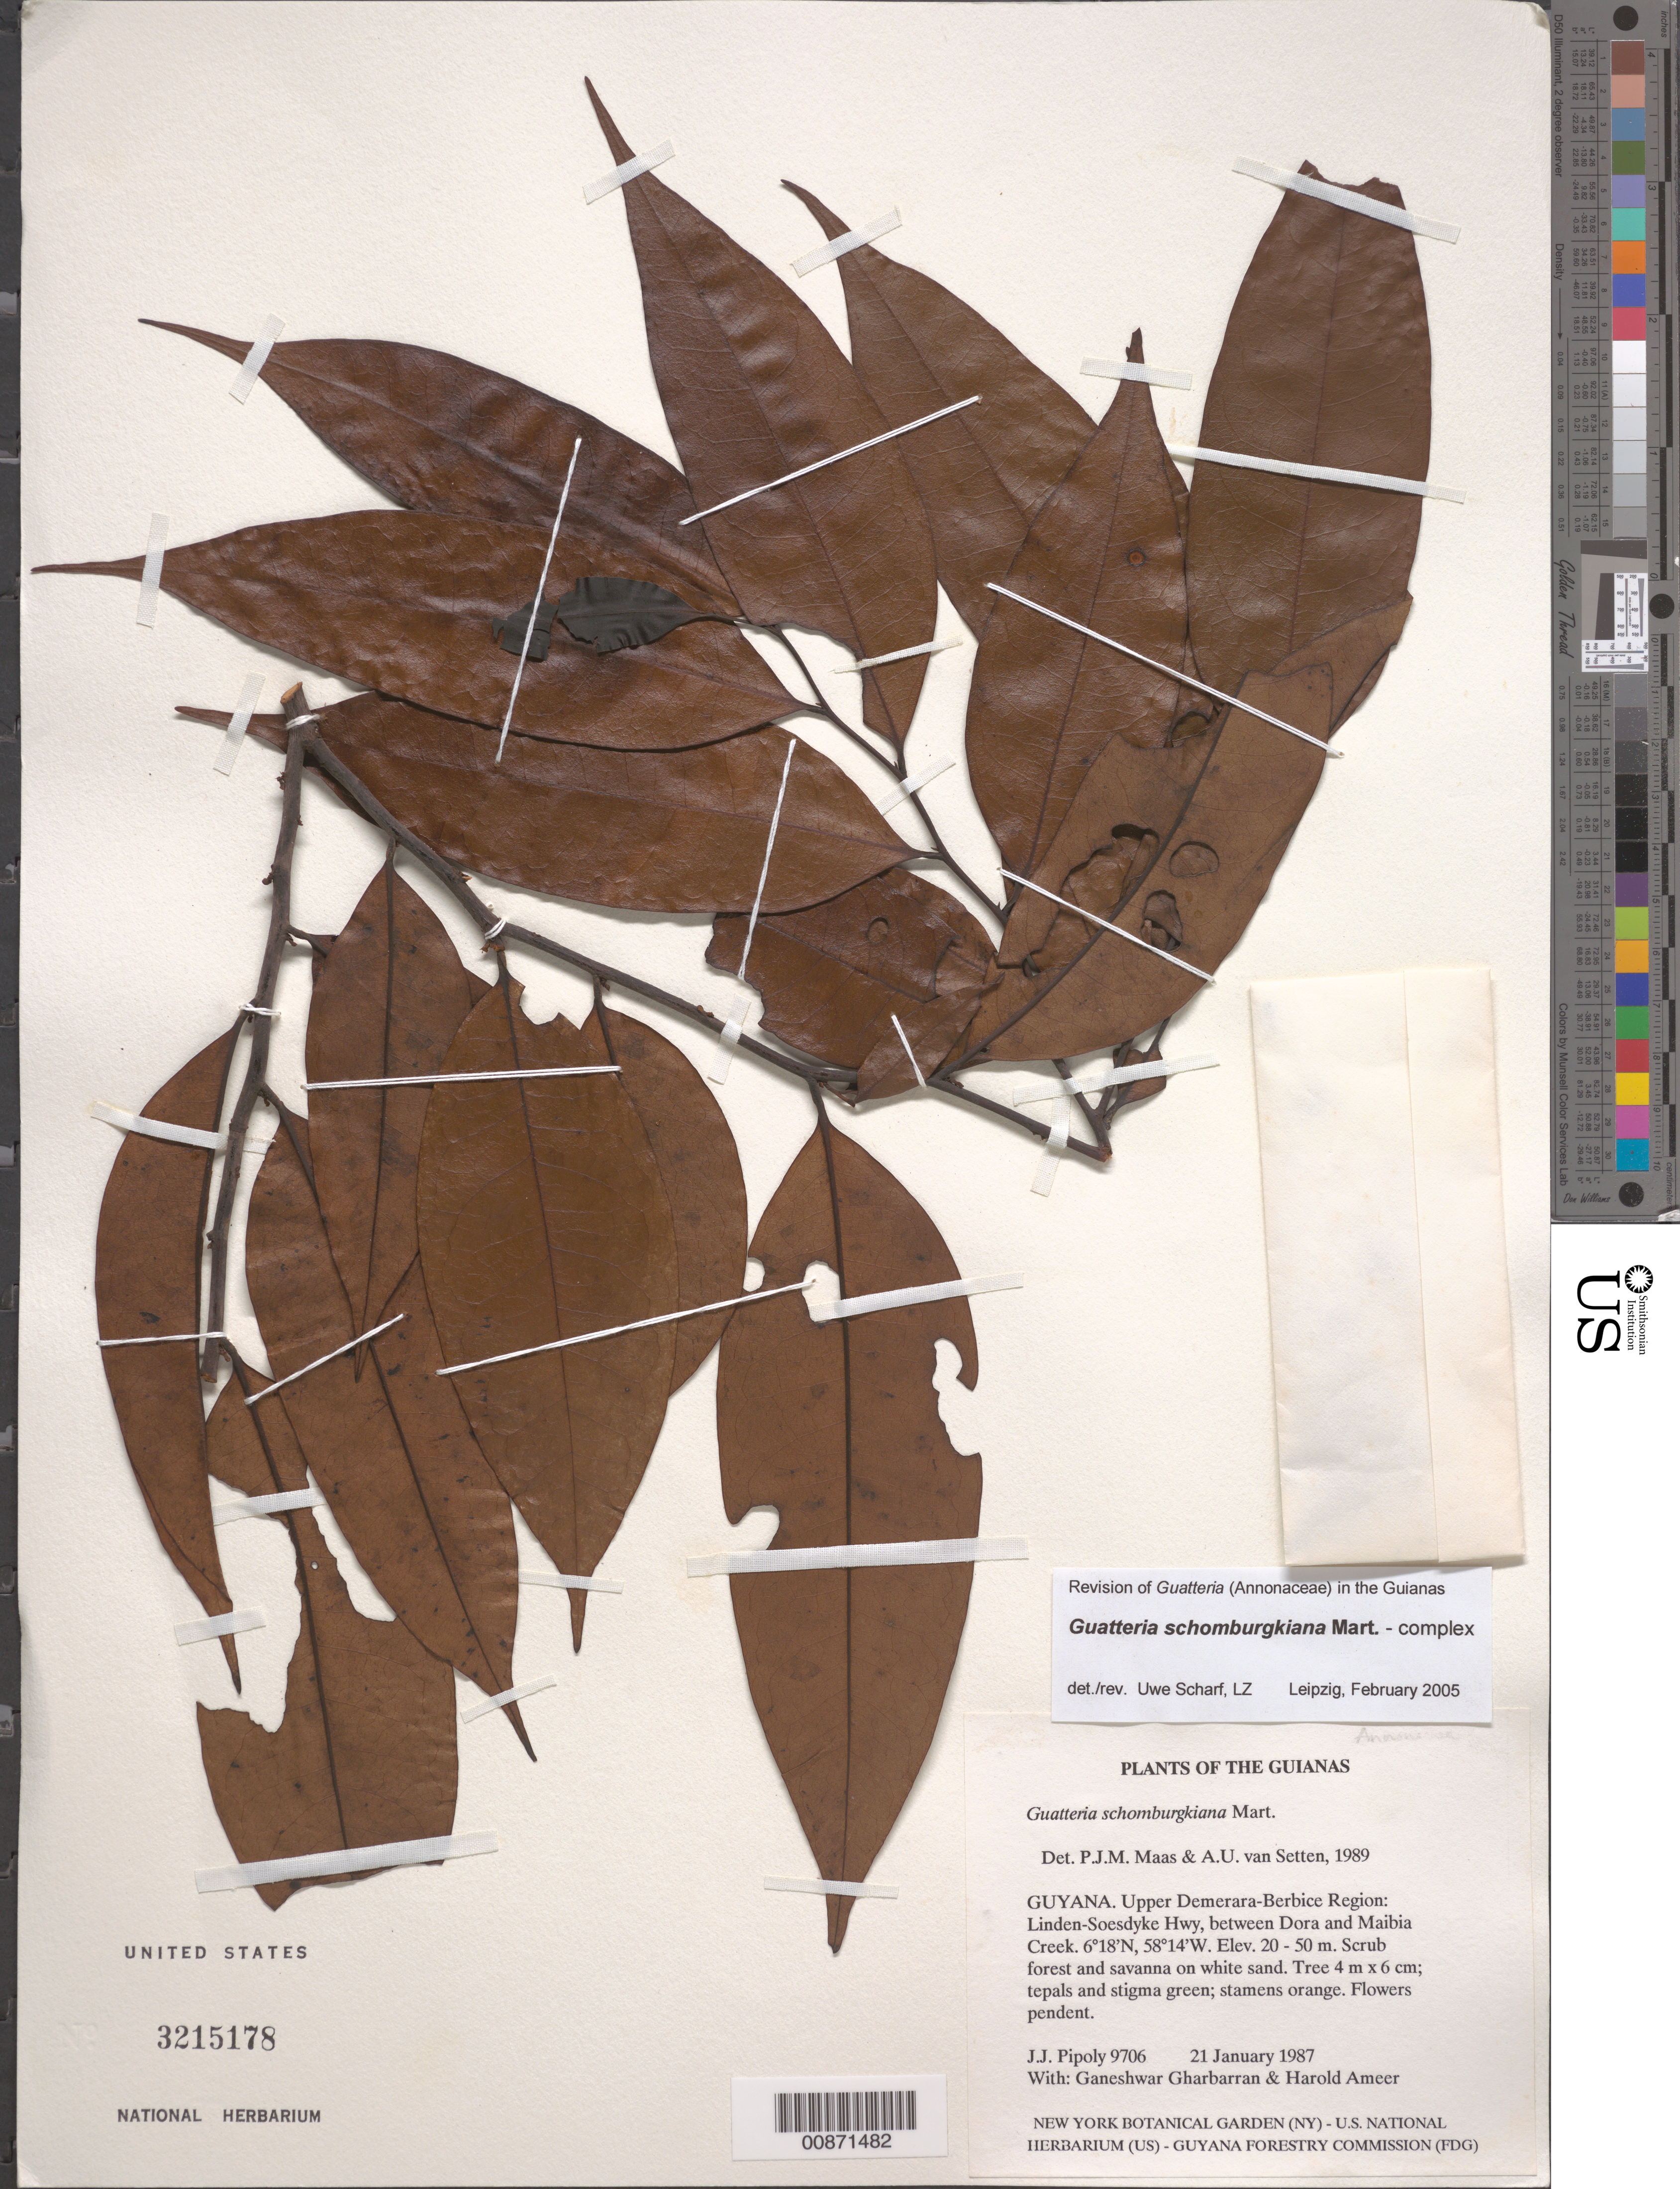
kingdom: Plantae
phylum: Tracheophyta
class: Magnoliopsida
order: Magnoliales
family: Annonaceae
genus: Guatteria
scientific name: Guatteria schomburgkiana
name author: Mart.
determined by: Scharf, U.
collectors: J. J. Pipoly, G. Gharbarran & H. Ameer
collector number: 9706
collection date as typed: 21 January 1987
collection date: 1987-01-21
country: Guyana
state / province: U. Demerara-Berbice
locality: Linden-Soesdyke Hwy, between Dora and Maibia Creek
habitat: Scrub forest and savanna on white sand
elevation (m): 20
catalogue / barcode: US 3215178